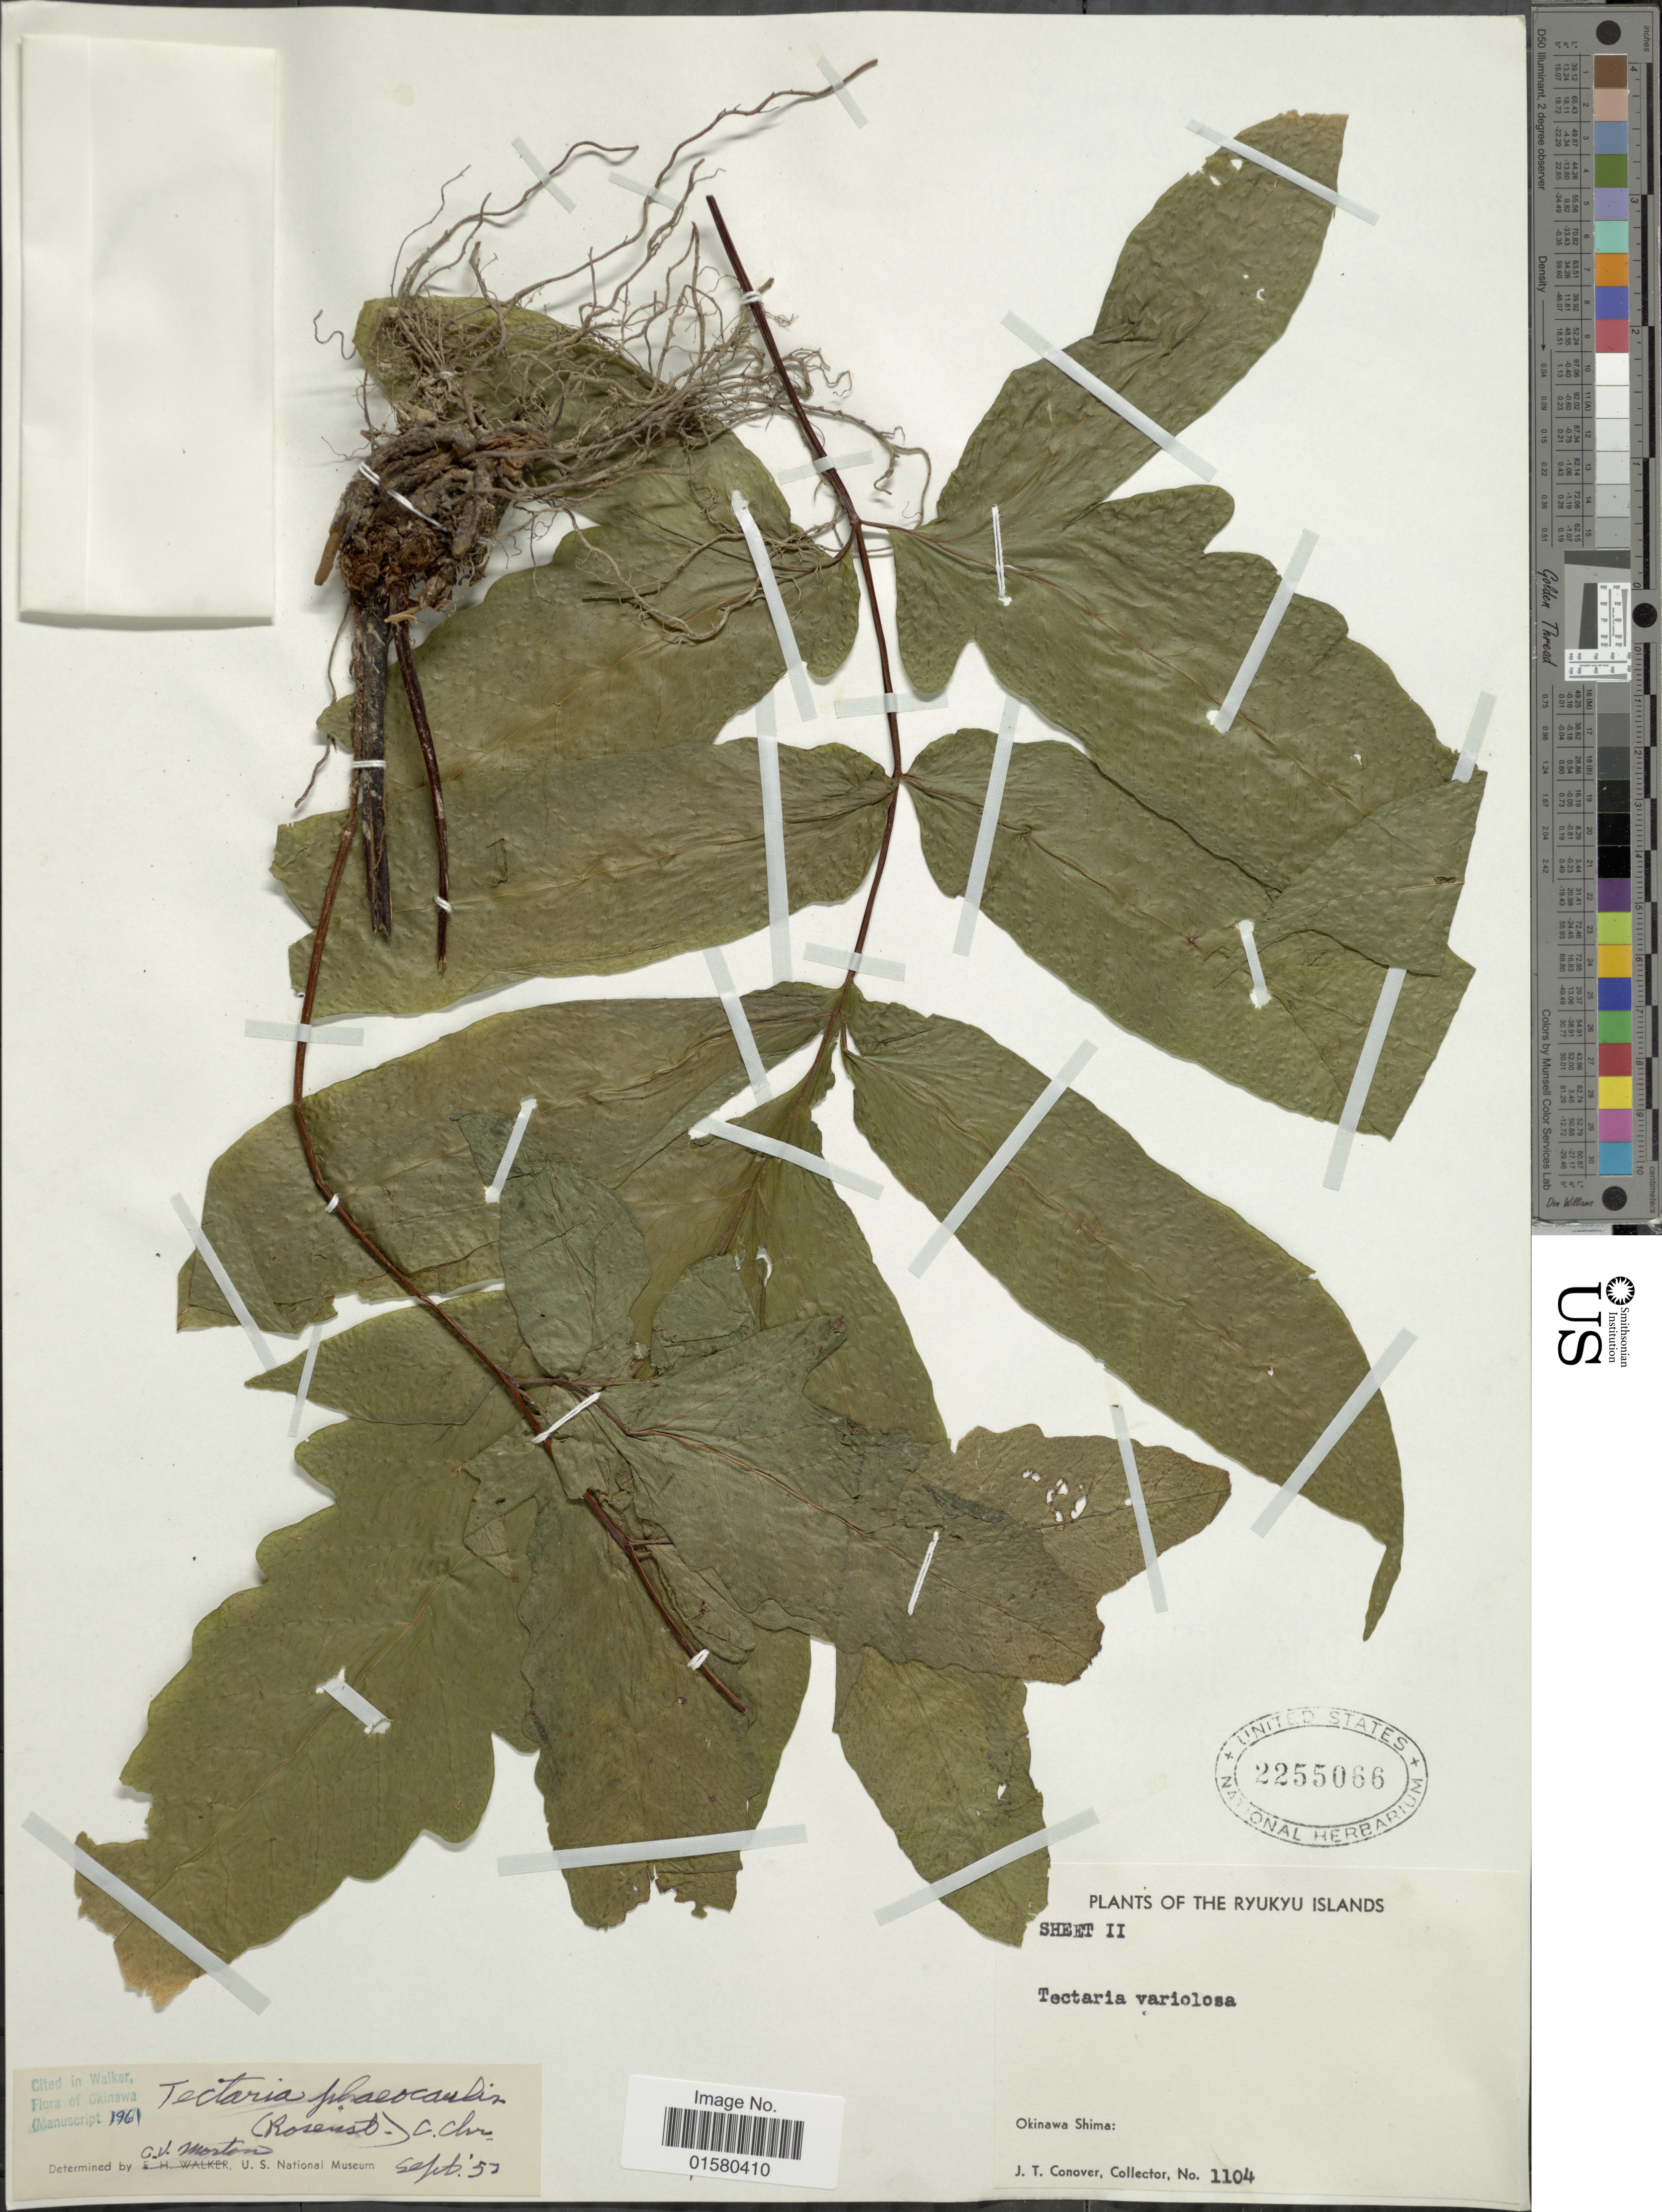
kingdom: Plantae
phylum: Tracheophyta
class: Polypodiopsida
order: Polypodiales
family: Tectariaceae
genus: Tectaria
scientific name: Tectaria phaeocaulis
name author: (Rosenst.) C. Chr.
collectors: J. T. Conover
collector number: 1104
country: Japan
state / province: Okinawa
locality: The Ryukyu Island, Okinawa Shima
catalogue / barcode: US 2255066